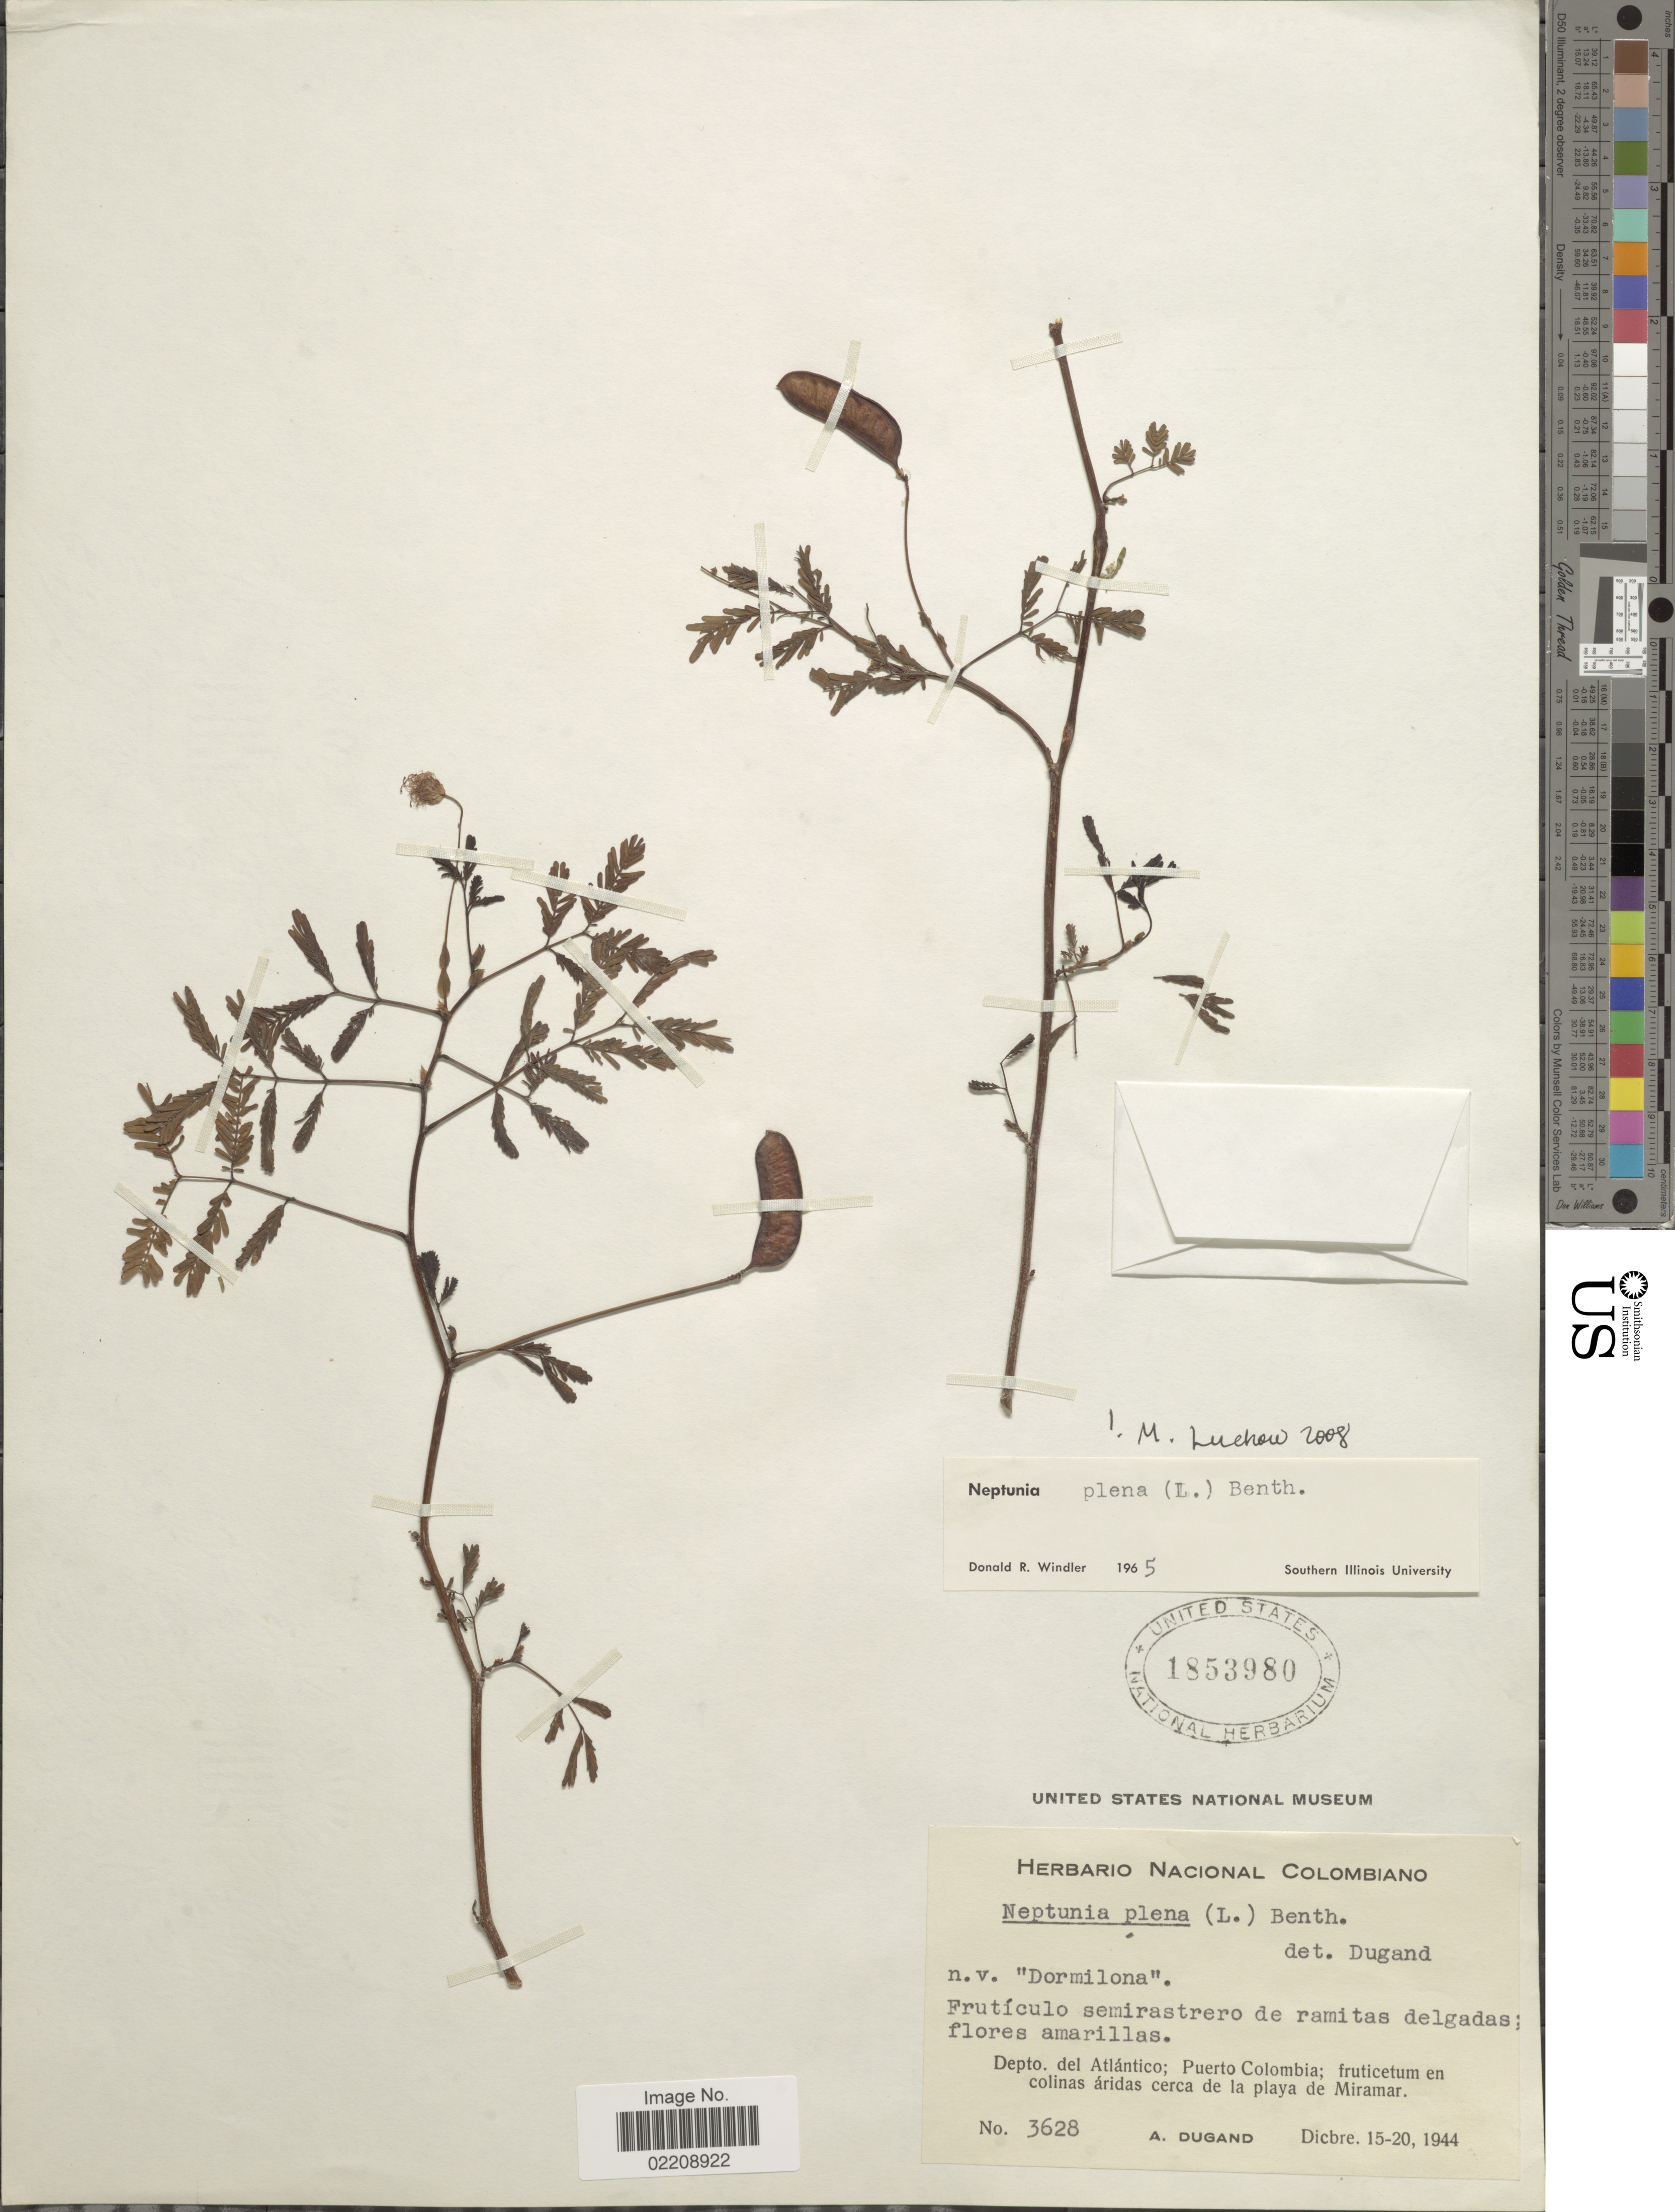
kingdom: Plantae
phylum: Tracheophyta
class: Magnoliopsida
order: Fabales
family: Fabaceae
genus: Neptunia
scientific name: Neptunia plena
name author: (L.) Benth.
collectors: A. Dugand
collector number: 3628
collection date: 1944-12-15/1944-12-20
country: Colombia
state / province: Atlántico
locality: Puerto Colombia; fruticetum en colinas aridas cerca de la playa de Miramar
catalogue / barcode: US 1853980